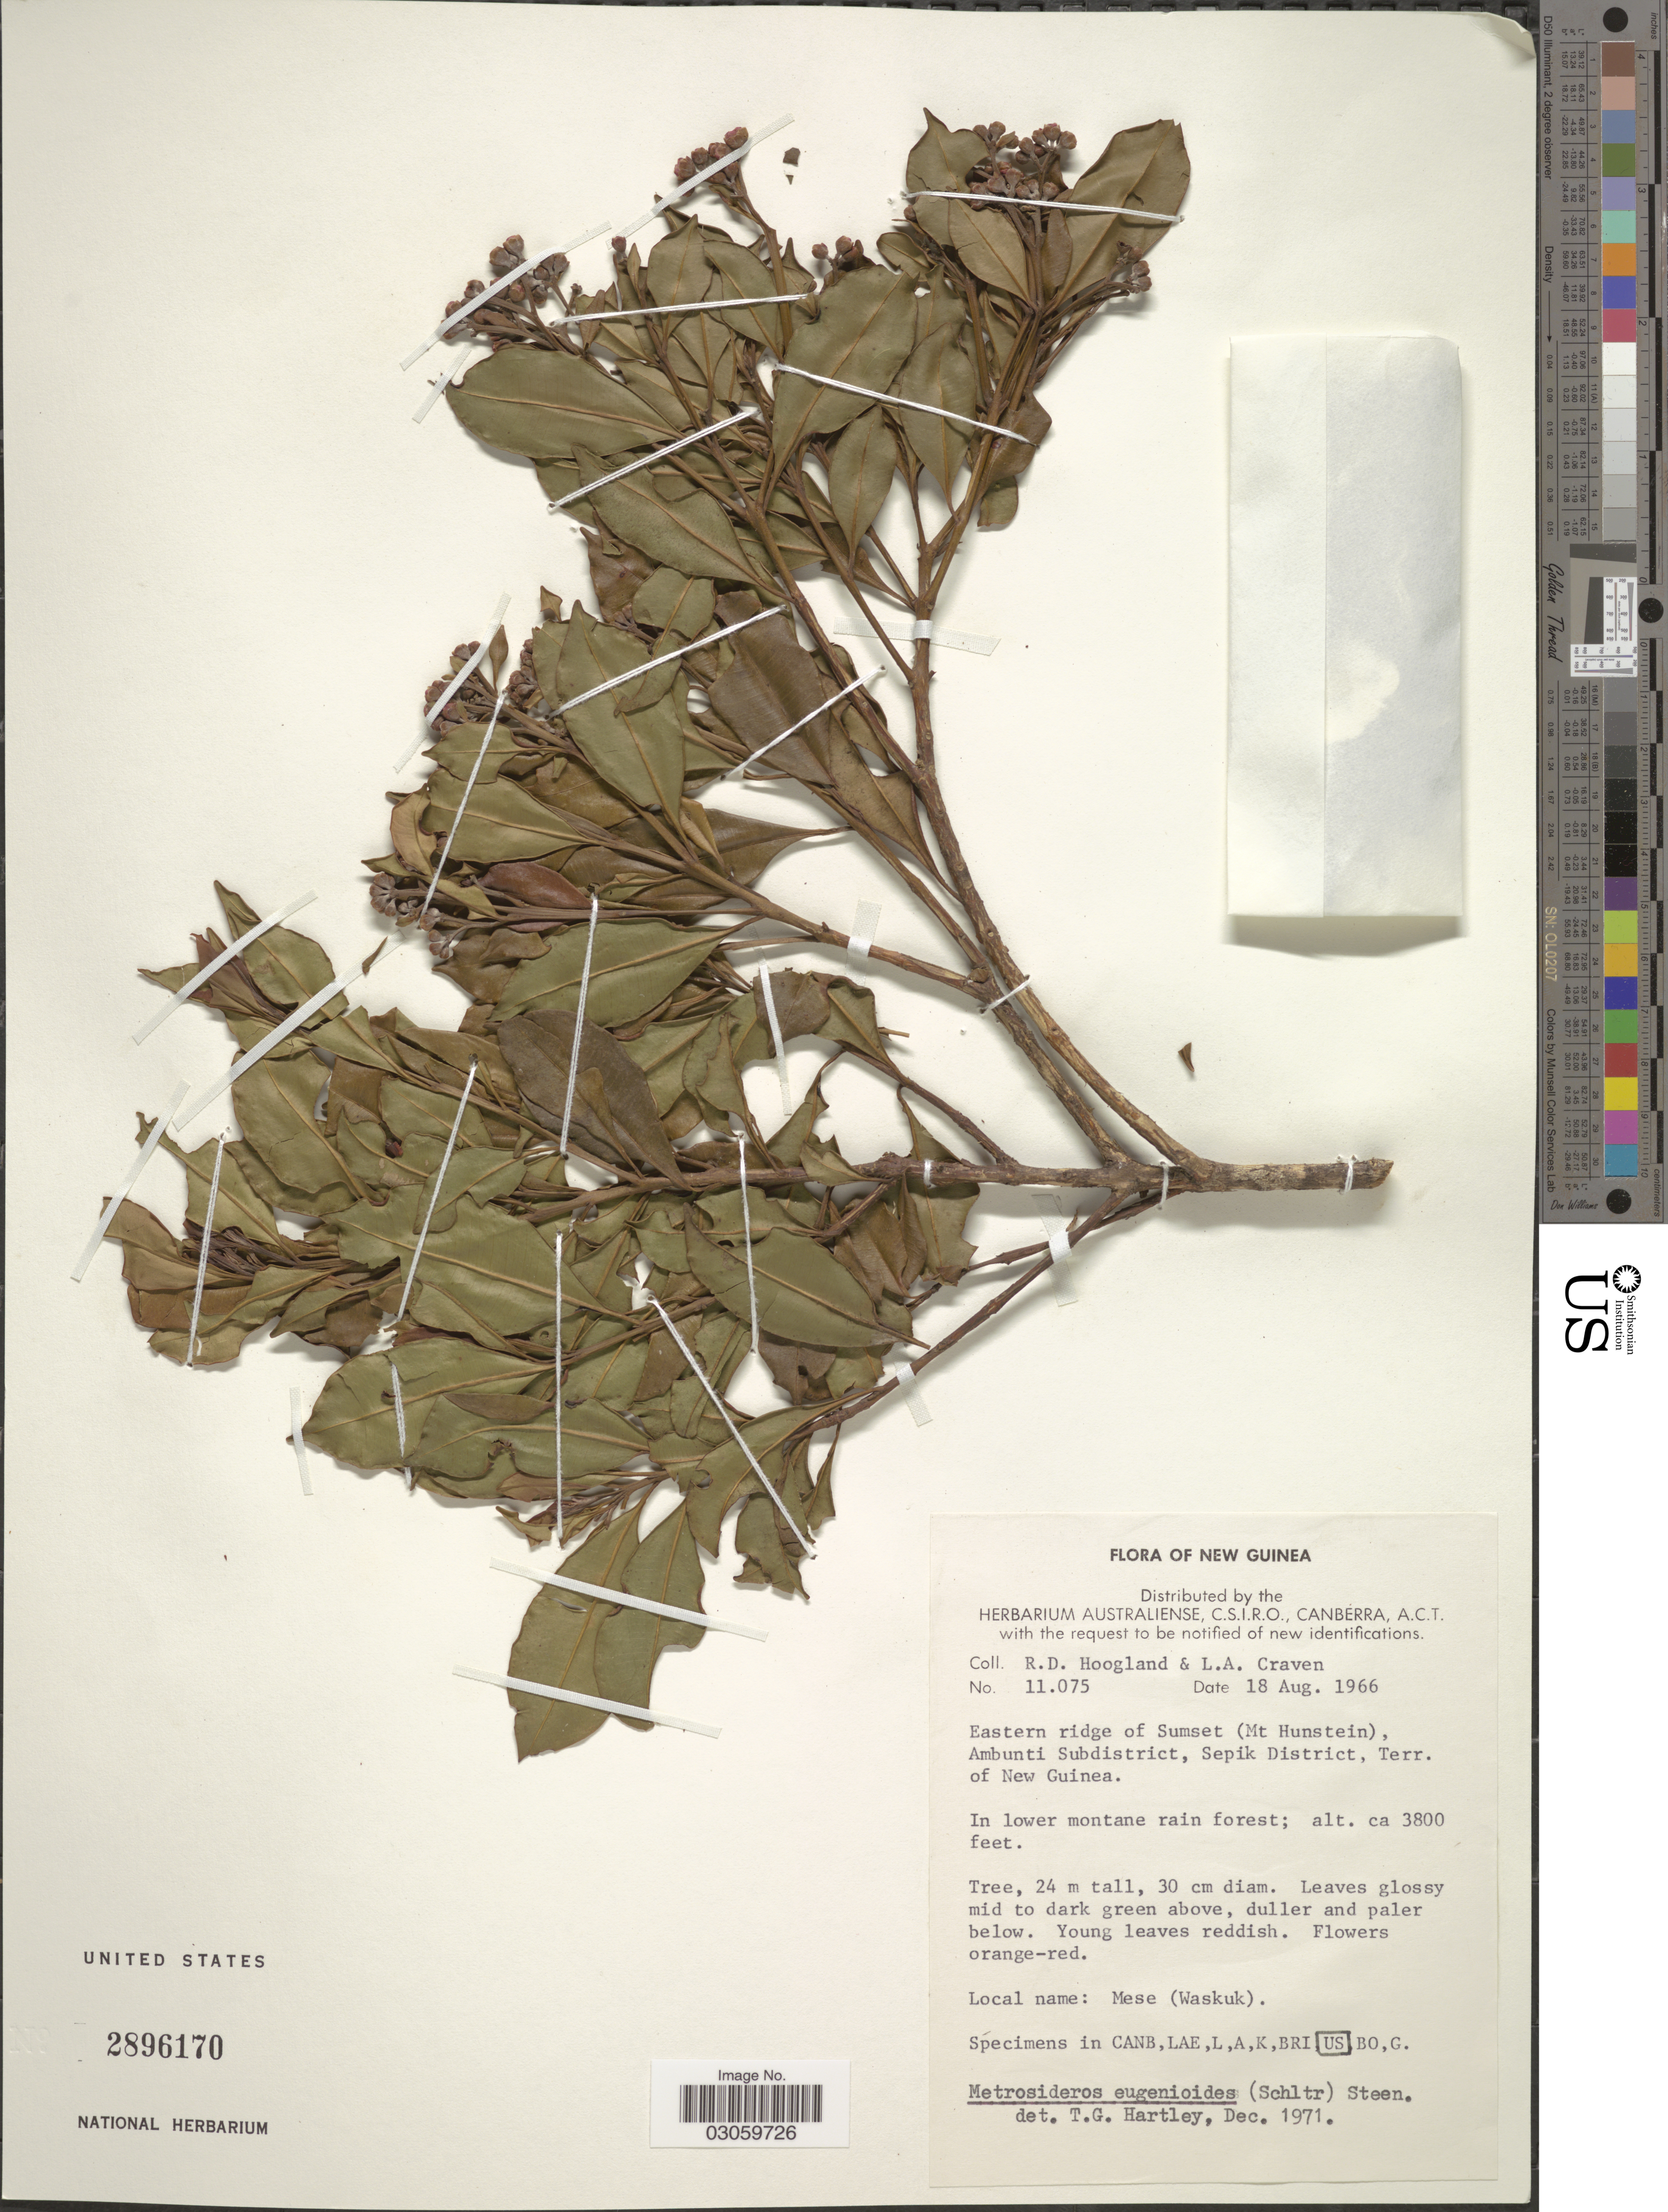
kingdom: Plantae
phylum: Tracheophyta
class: Magnoliopsida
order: Myrtales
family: Myrtaceae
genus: Kania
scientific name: Kania eugenioides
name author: Schltr.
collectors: R. D. Hoogland & L. A. Craven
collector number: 11075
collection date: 1966-08-18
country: Papua New Guinea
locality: New Guinea. Eastern ridge of Sumset (Mt Hunstein), Ambunti Subdistrict, Sepik District, Terr. of New Guinea.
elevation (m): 1158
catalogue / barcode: US 2896170